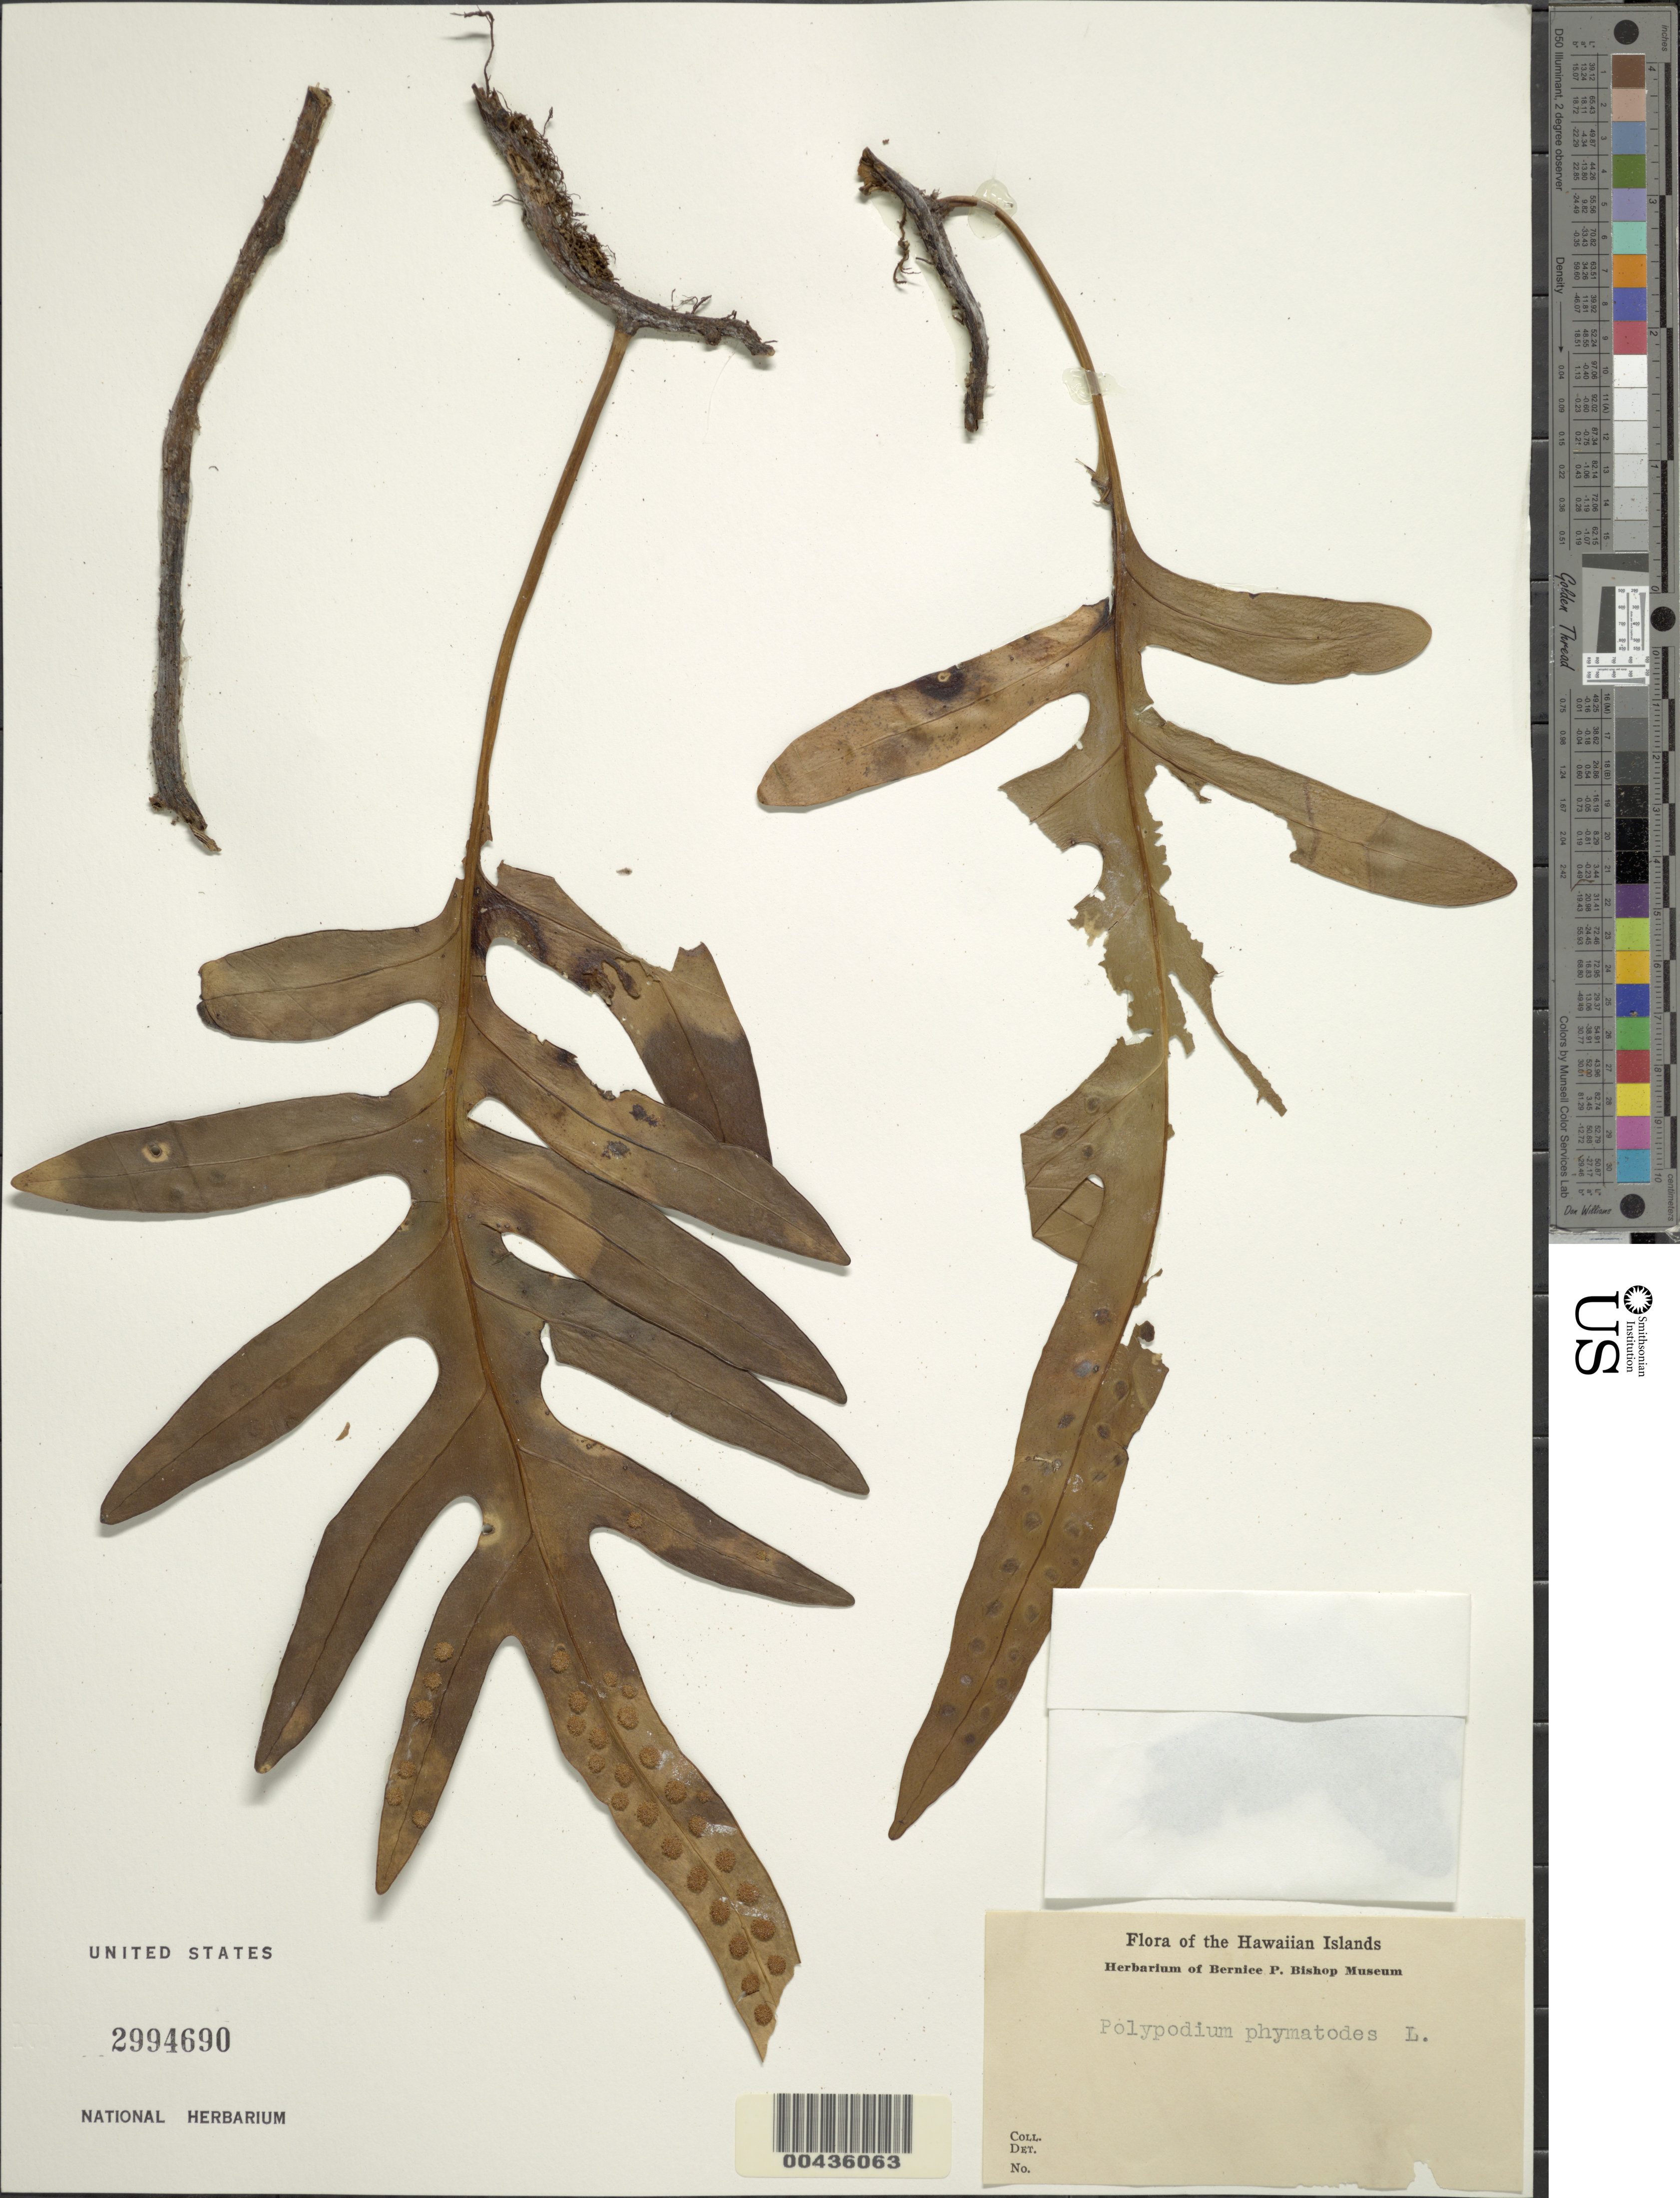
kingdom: Plantae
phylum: Tracheophyta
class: Polypodiopsida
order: Polypodiales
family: Polypodiaceae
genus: Polypodium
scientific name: Polypodium scolopendria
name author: Burm. f.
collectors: ex herb. Bernice P. Bishop Museum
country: United States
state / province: Hawaii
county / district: Hawaii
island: Hawaii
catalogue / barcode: US 2994690